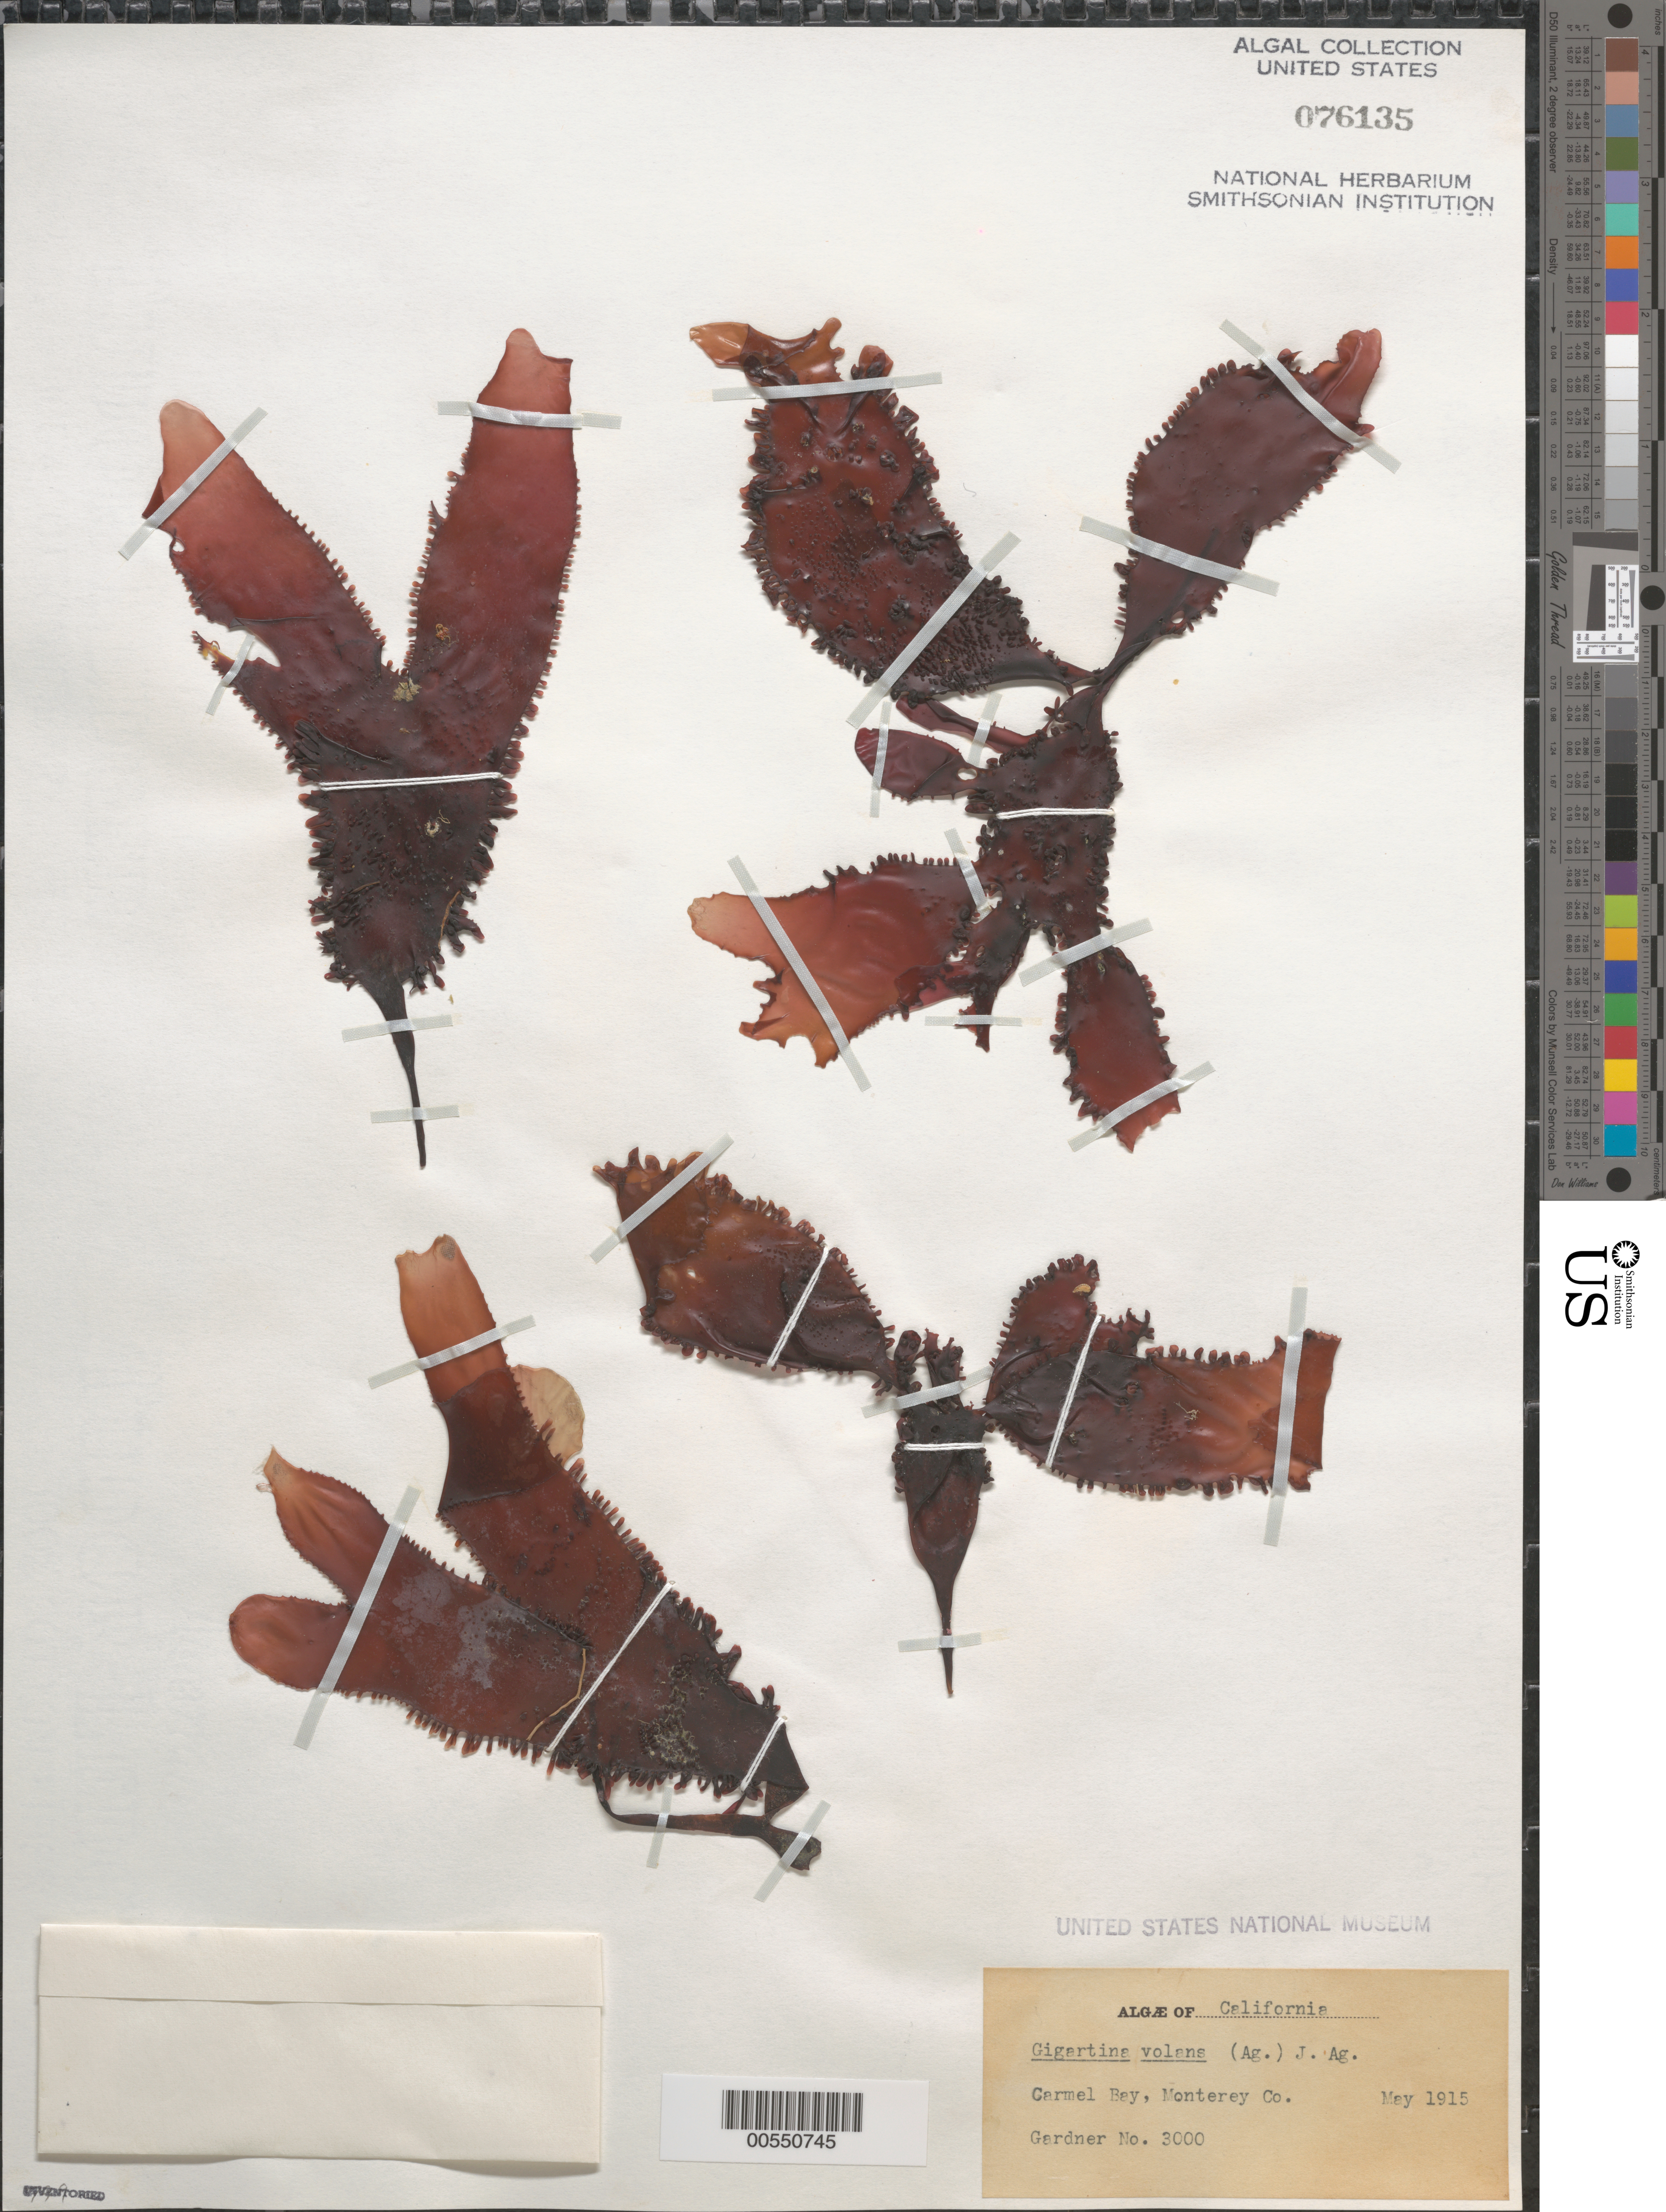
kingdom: Plantae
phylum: Rhodophyta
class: Florideophyceae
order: Gigartinales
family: Gigartinaceae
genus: Mazzaella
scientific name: Mazzaella volans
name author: (C. Agardh) Fredericq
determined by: Algae name updating Project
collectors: N. Gardner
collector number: NLG 3000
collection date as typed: May 1915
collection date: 1915-05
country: United States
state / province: California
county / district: Monterey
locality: Carmel Bay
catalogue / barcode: US 76135